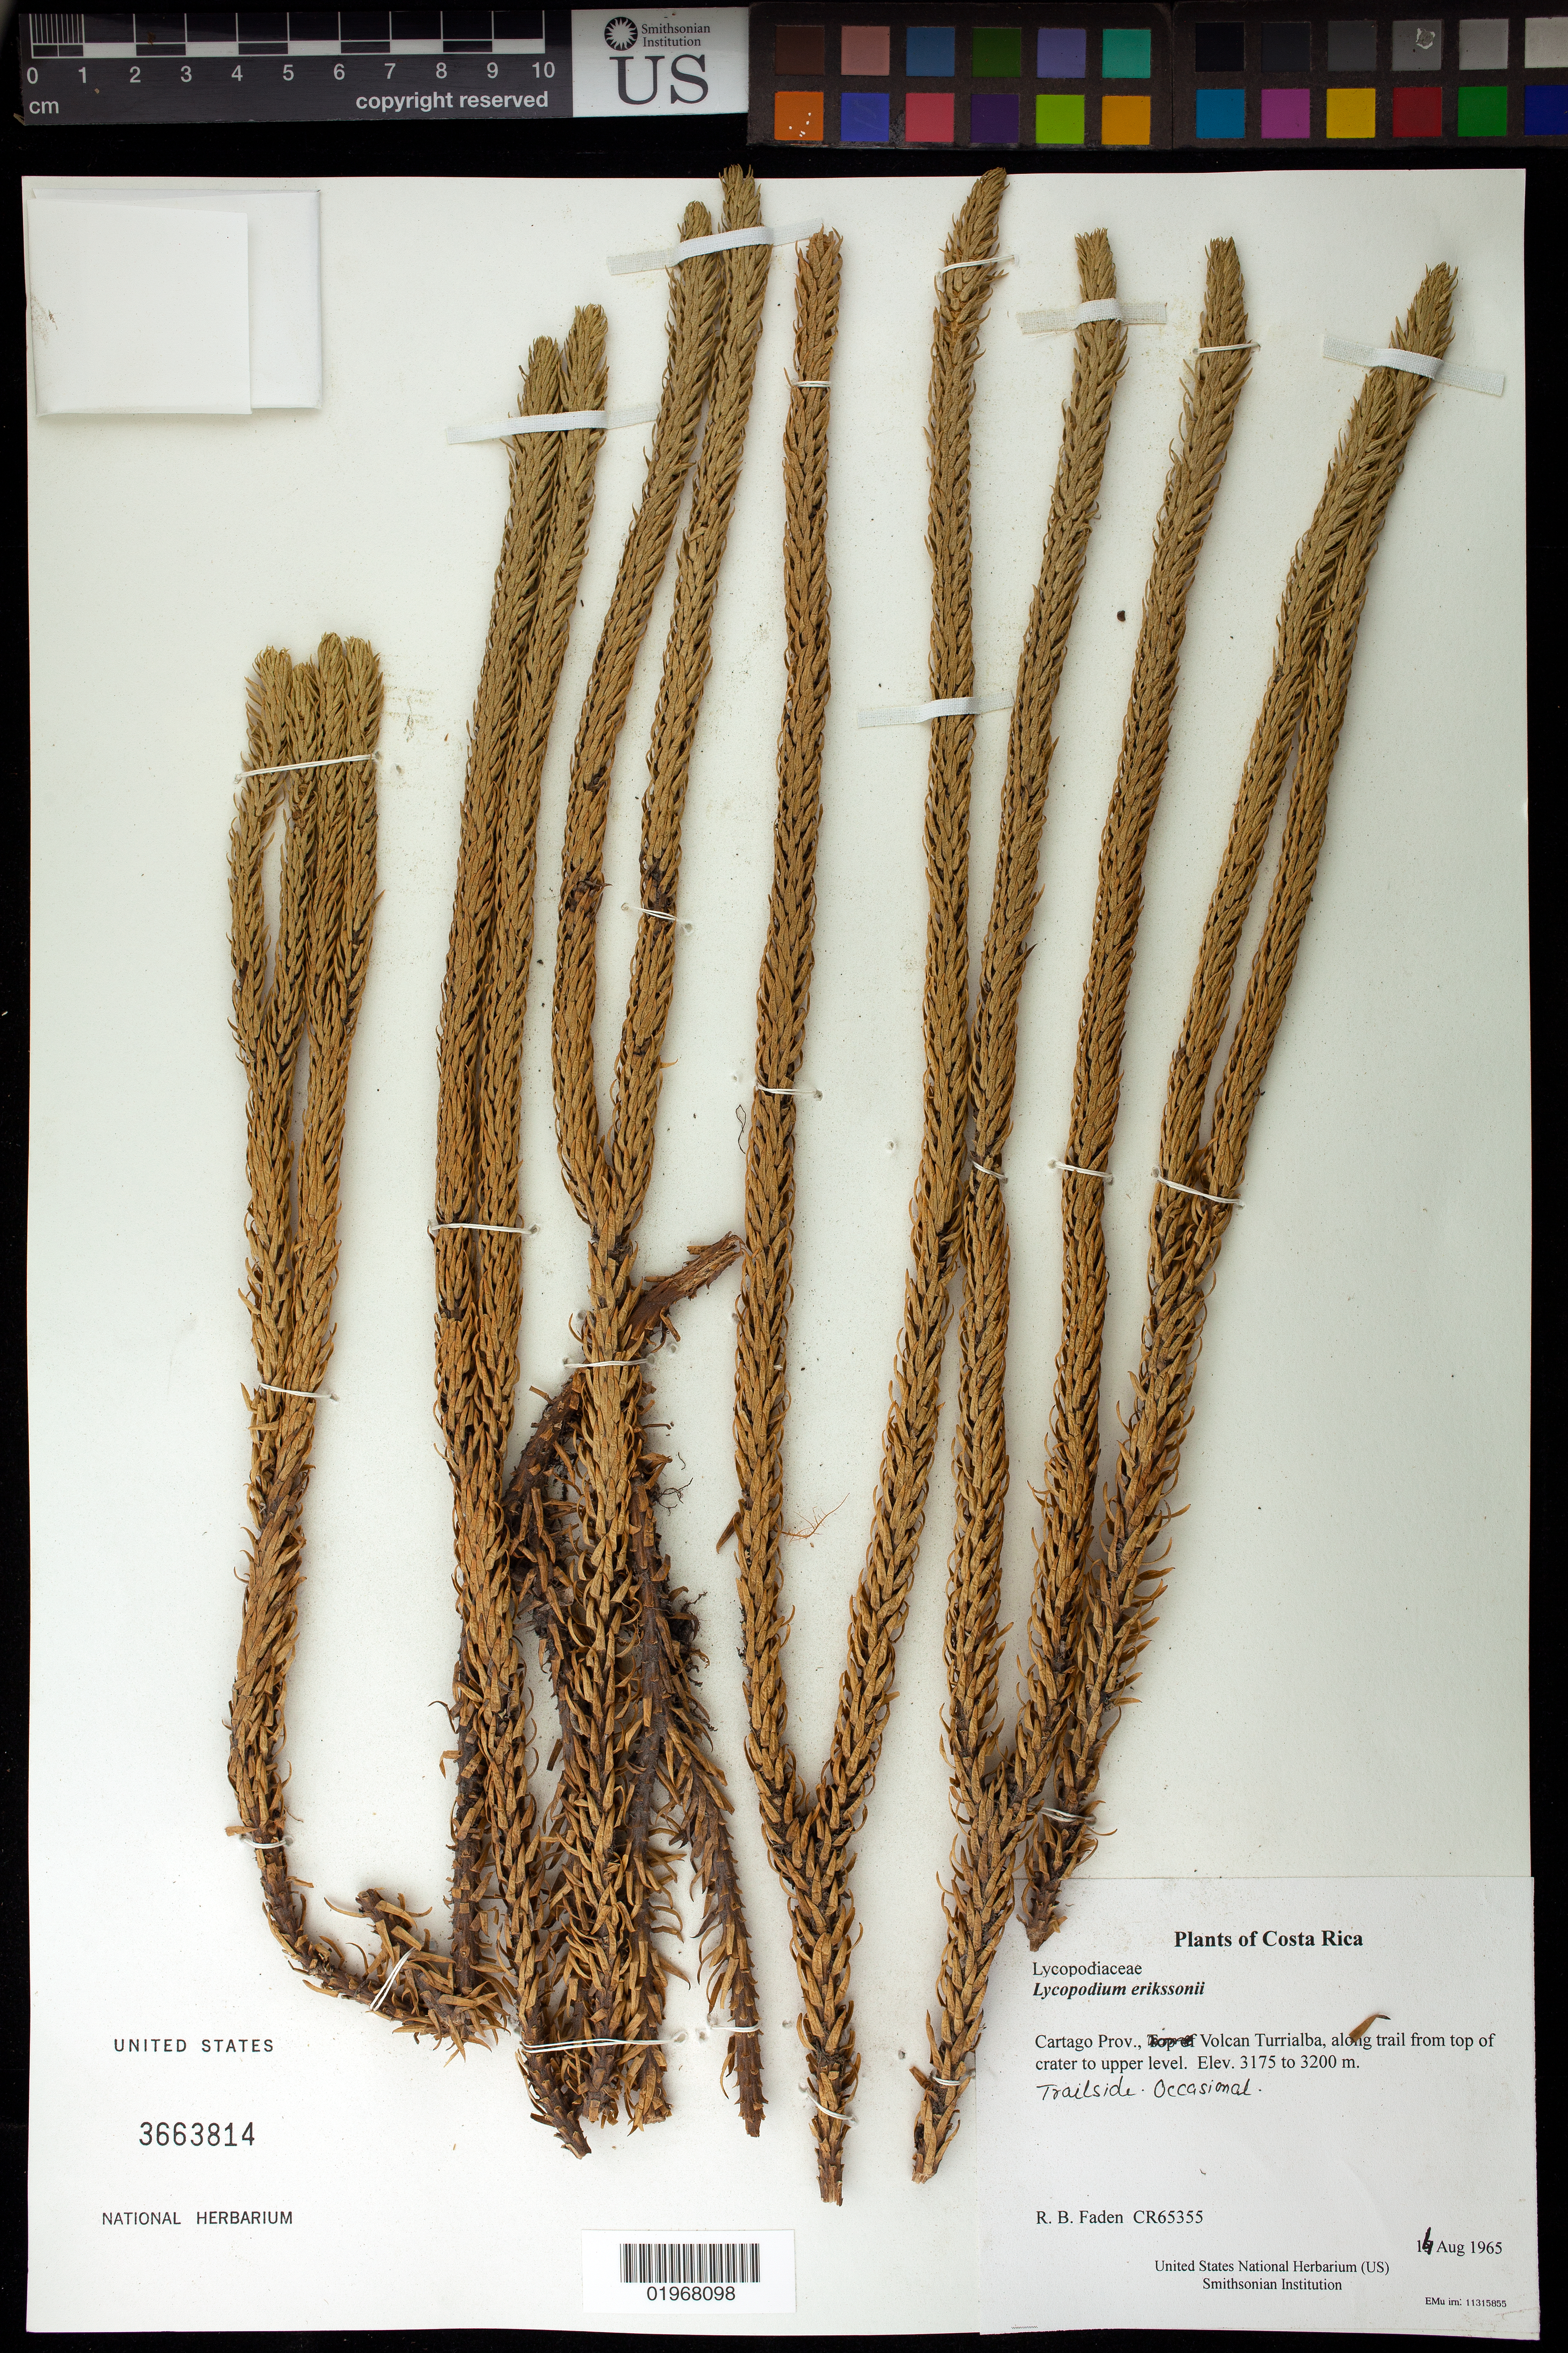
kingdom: Plantae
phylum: Tracheophyta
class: Lycopodiopsida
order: Lycopodiales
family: Lycopodiaceae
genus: Phlegmariurus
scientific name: Phlegmariurus talamancanus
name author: (B. Øllg.) B. Øllg.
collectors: R. B. Faden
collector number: CR65355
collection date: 1965-08-14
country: Costa Rica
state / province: Cartago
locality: Volcan Turrialba, along trail from top of crater to upper level.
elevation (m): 3175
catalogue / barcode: US 3663814